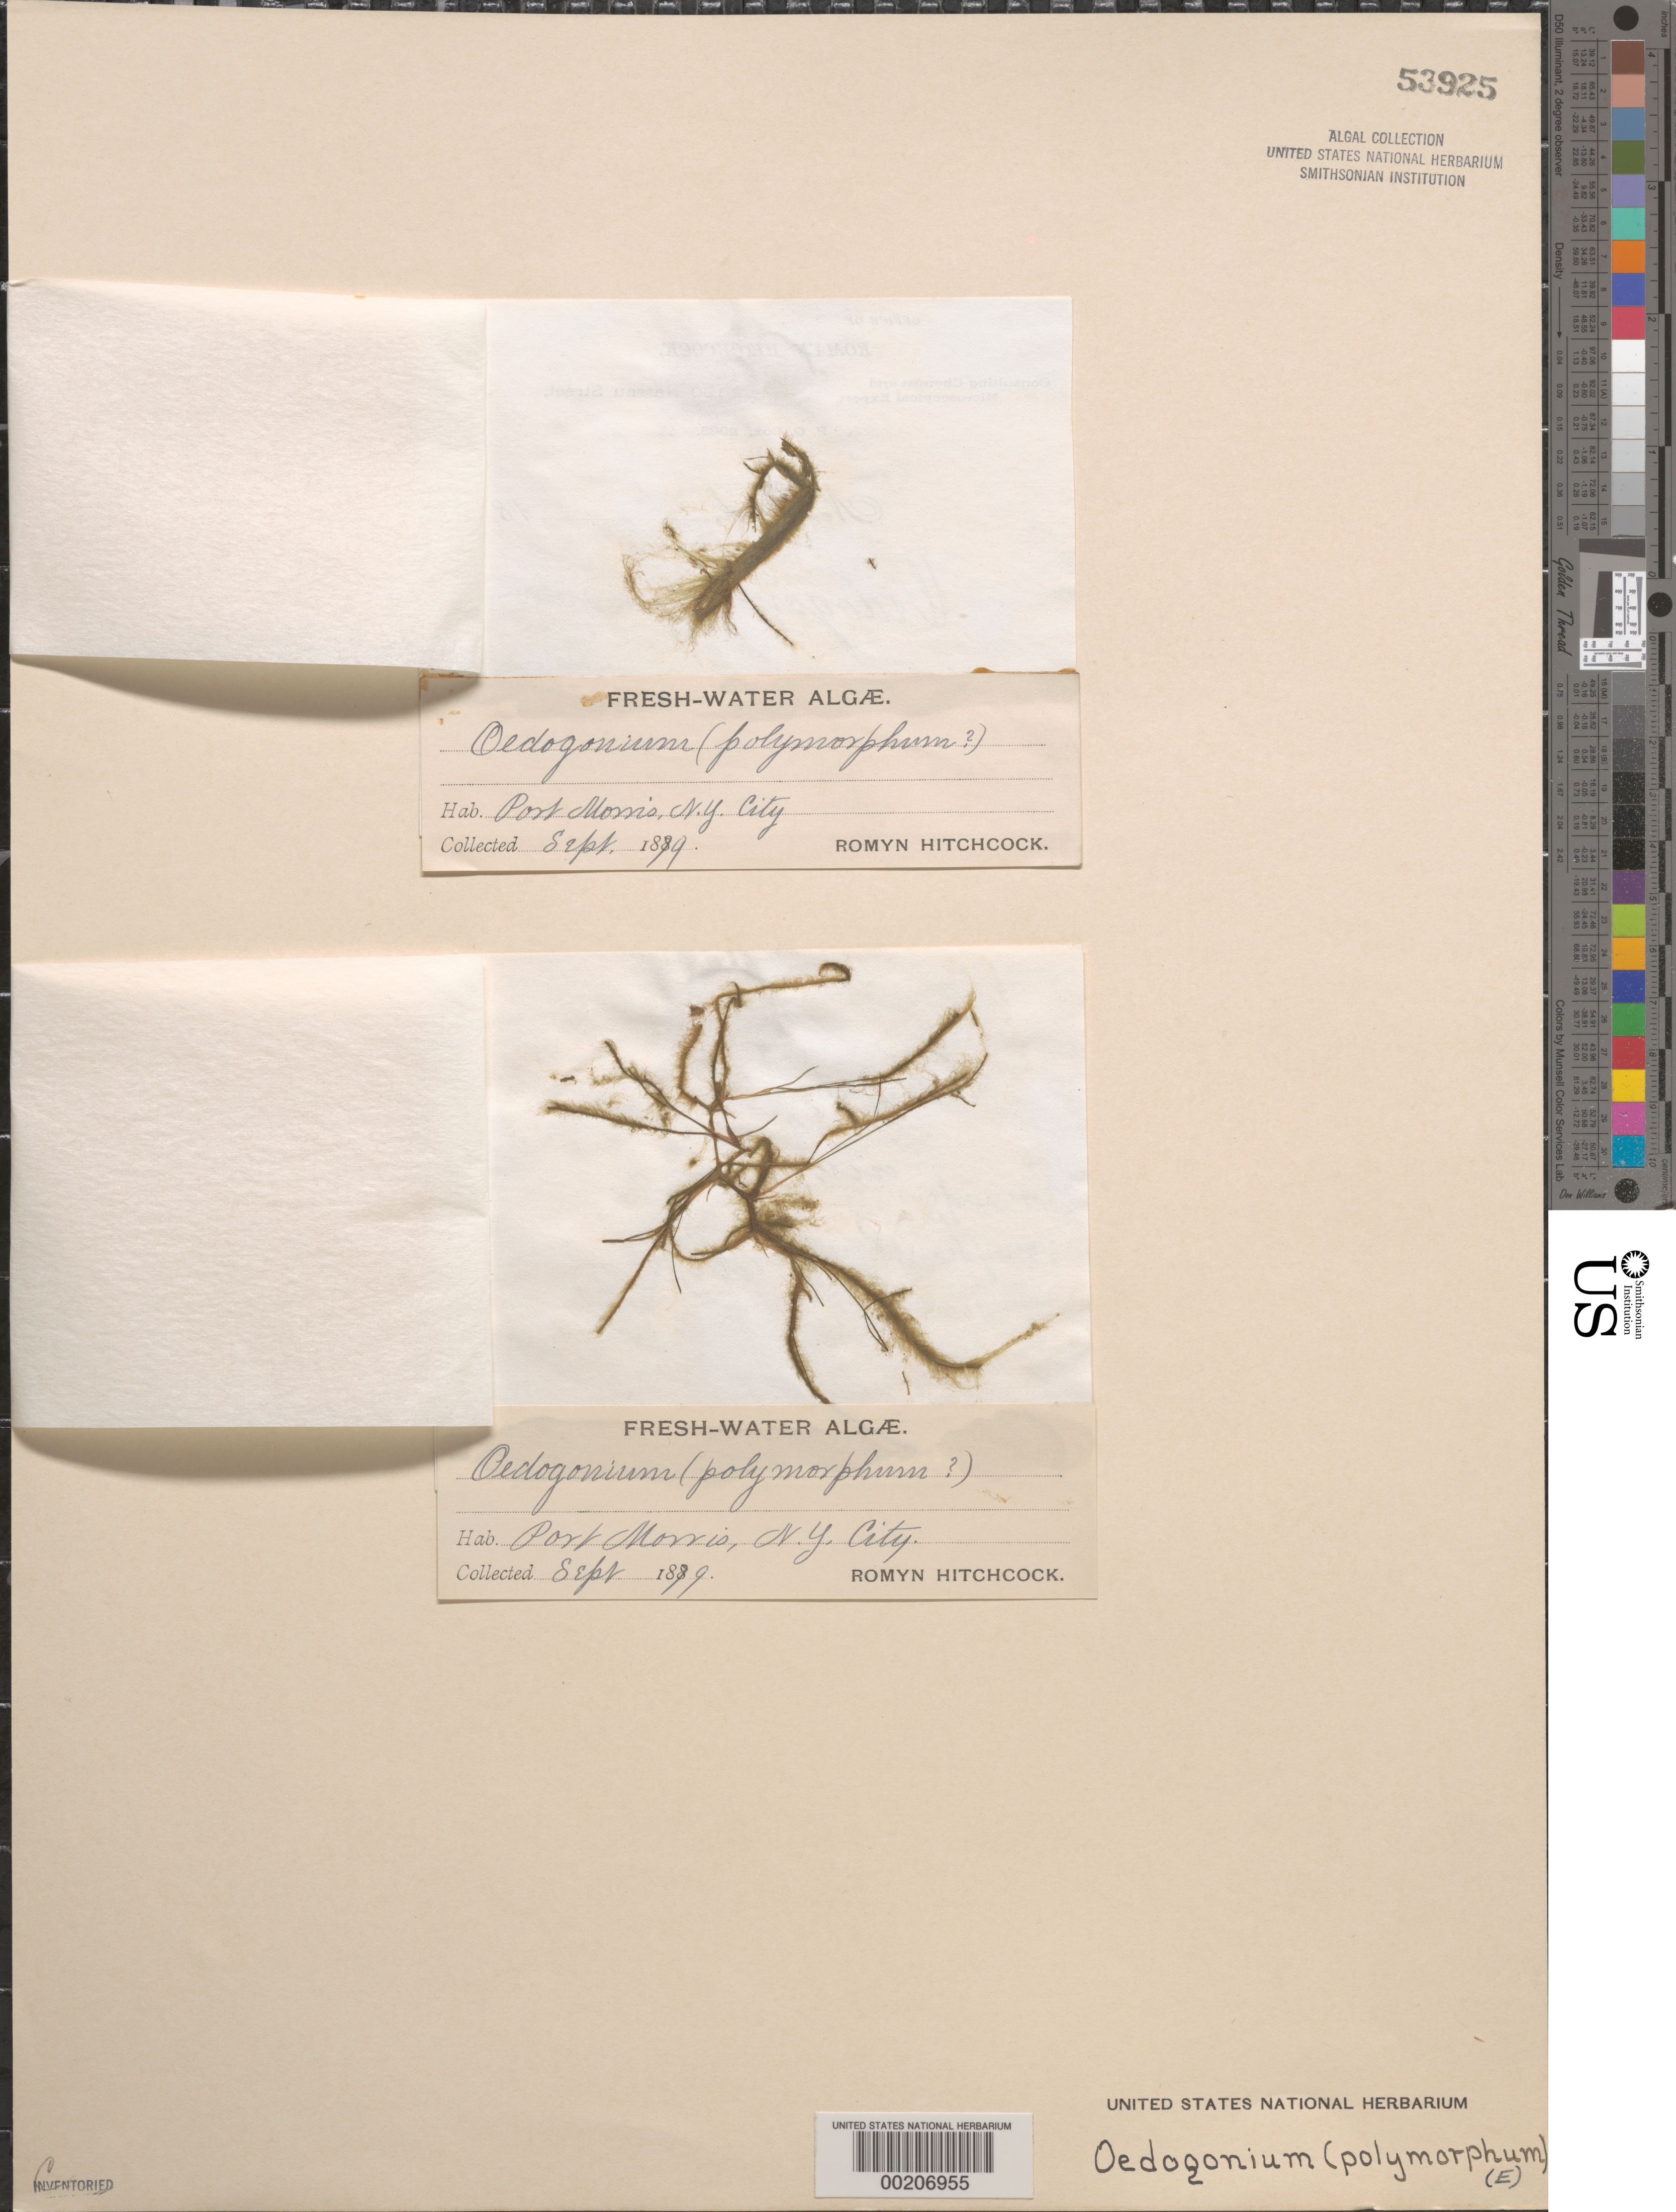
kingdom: Plantae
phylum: Chlorophyta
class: Chlorophyceae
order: Oedogoniales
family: Oedogoniaceae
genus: Oedogonium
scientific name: Oedogonium polymorphum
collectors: R. Hitchcock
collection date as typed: Sep 1879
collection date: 1879-09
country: United States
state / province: New York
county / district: Bronx County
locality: Port Morris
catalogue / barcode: US 53925